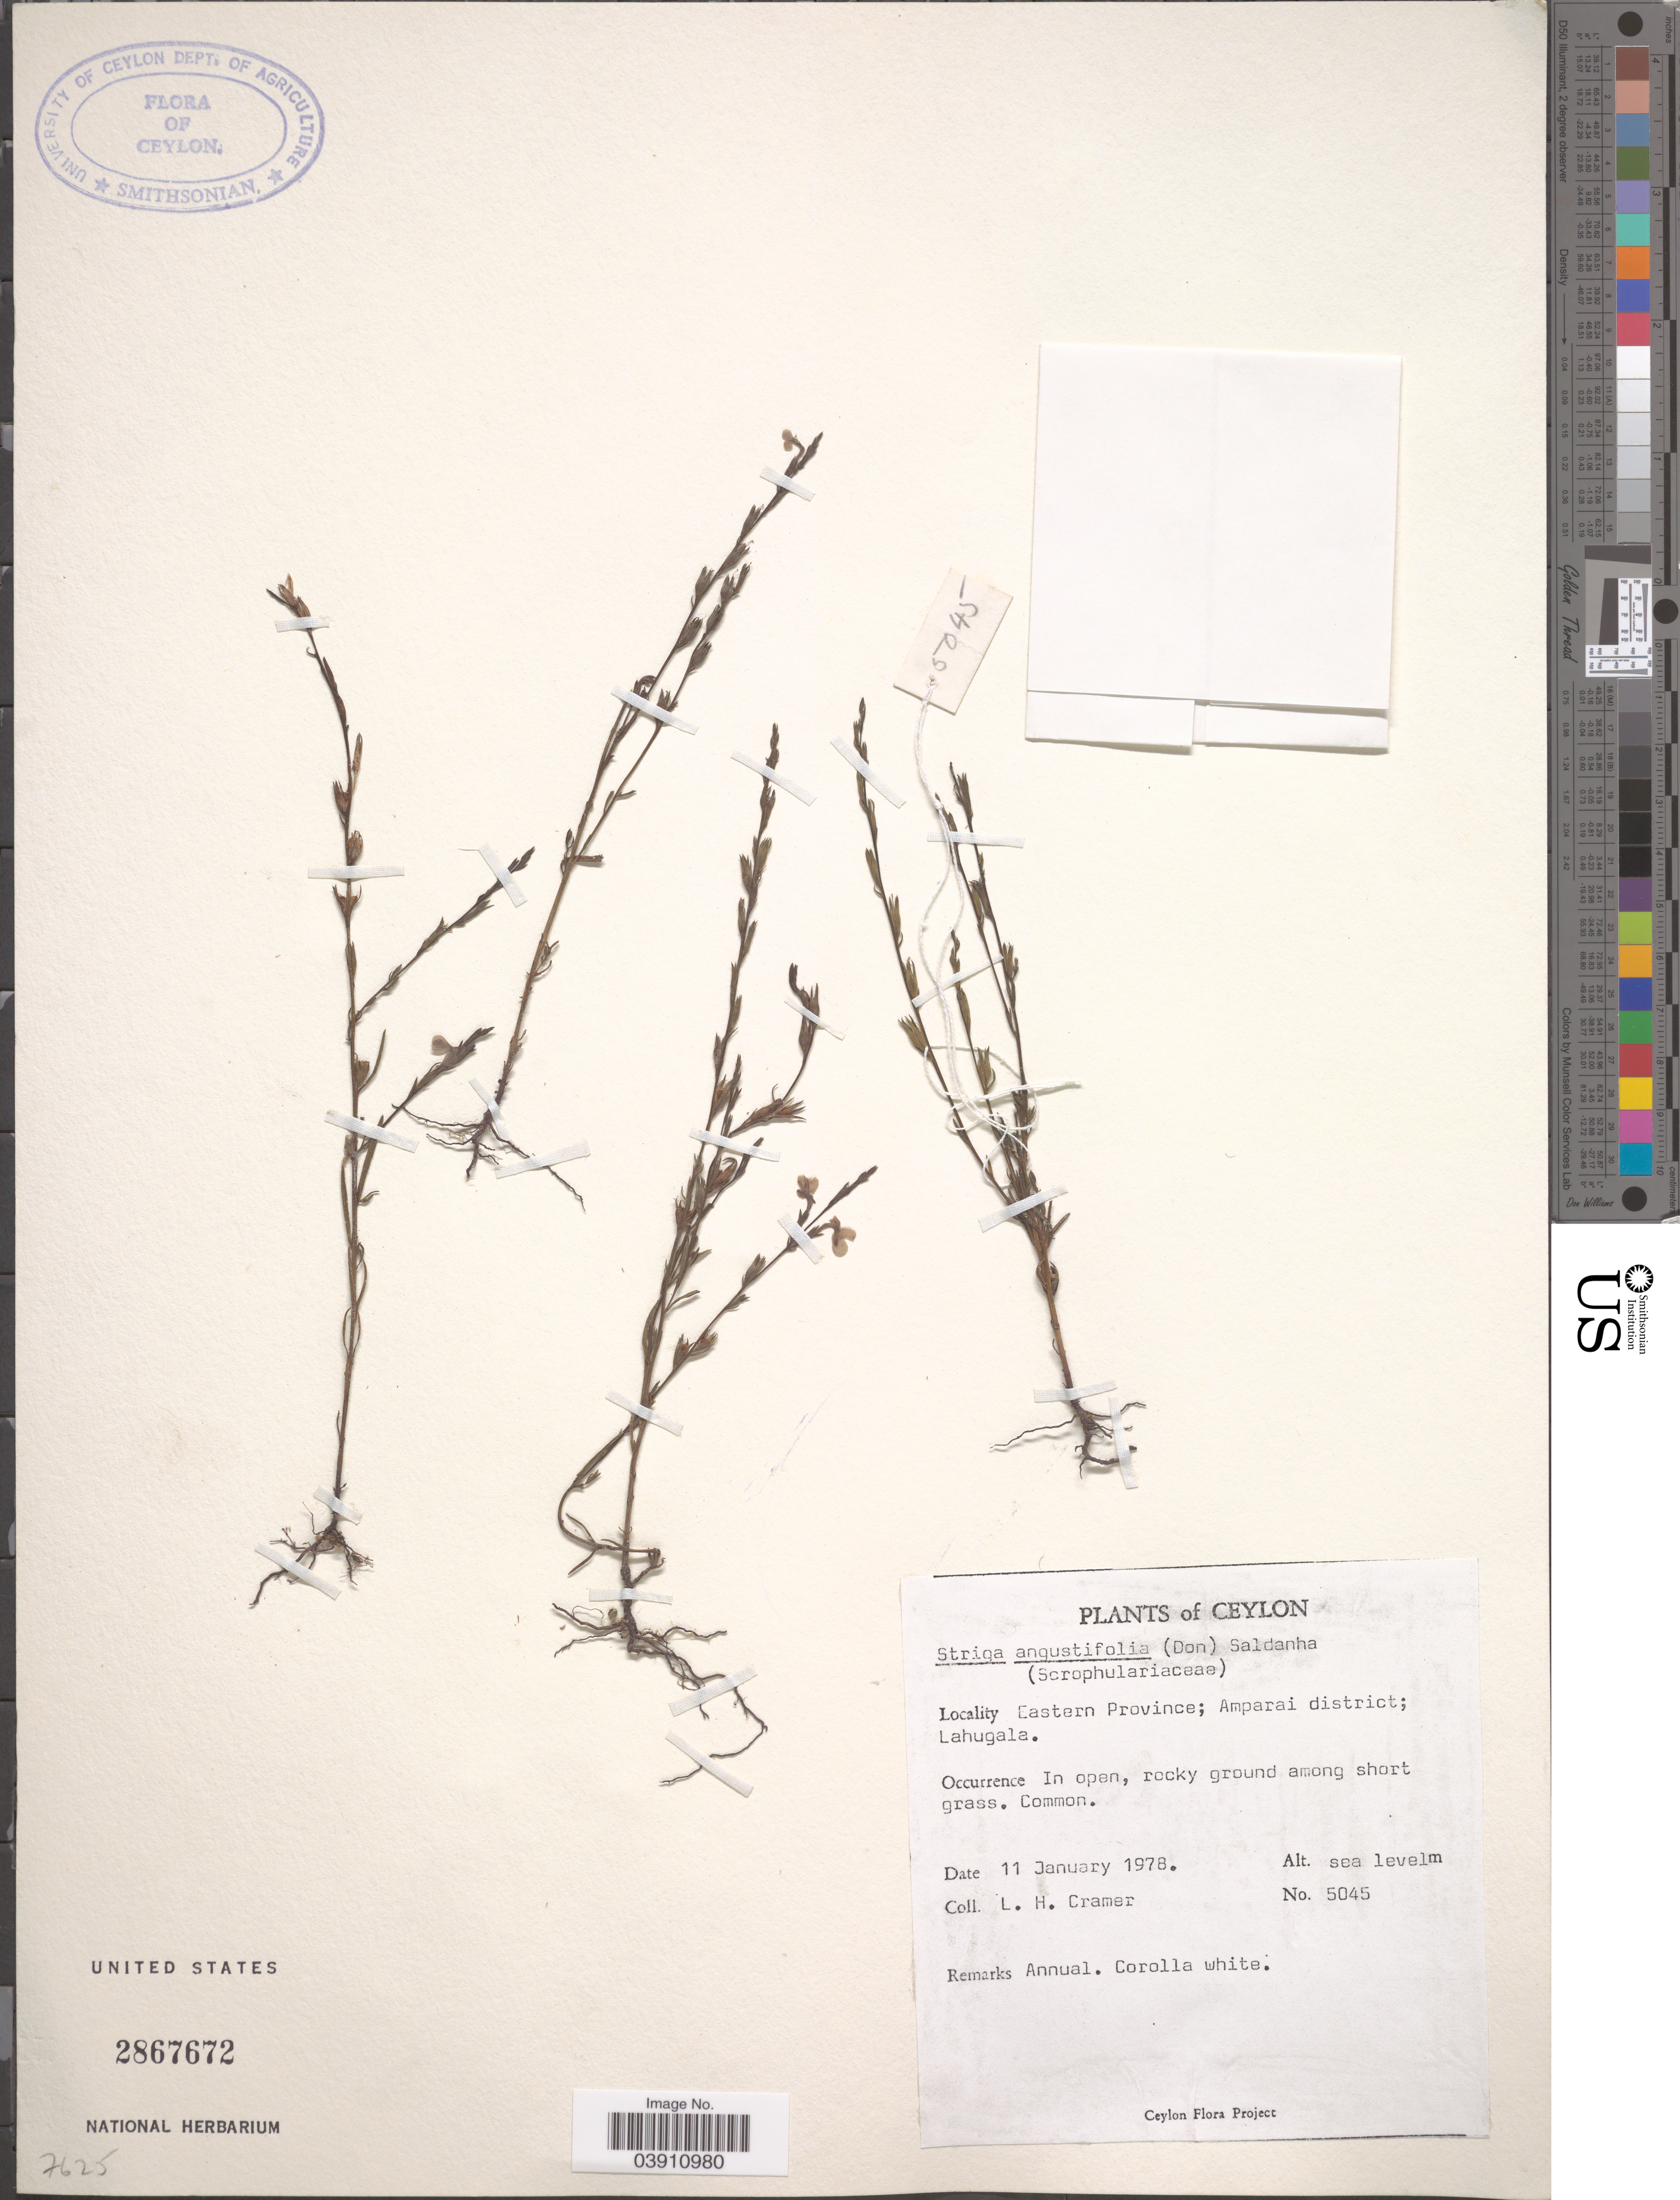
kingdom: Plantae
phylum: Tracheophyta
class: Magnoliopsida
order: Lamiales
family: Orobanchaceae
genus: Striga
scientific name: Striga angustifolia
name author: (D. Don) C.J. Saldanha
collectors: L. H. Cramer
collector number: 5045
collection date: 1978-01-11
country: Sri Lanka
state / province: Eastern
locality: Ceylon. Amparai district; Lahugala.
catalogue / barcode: US 2867672